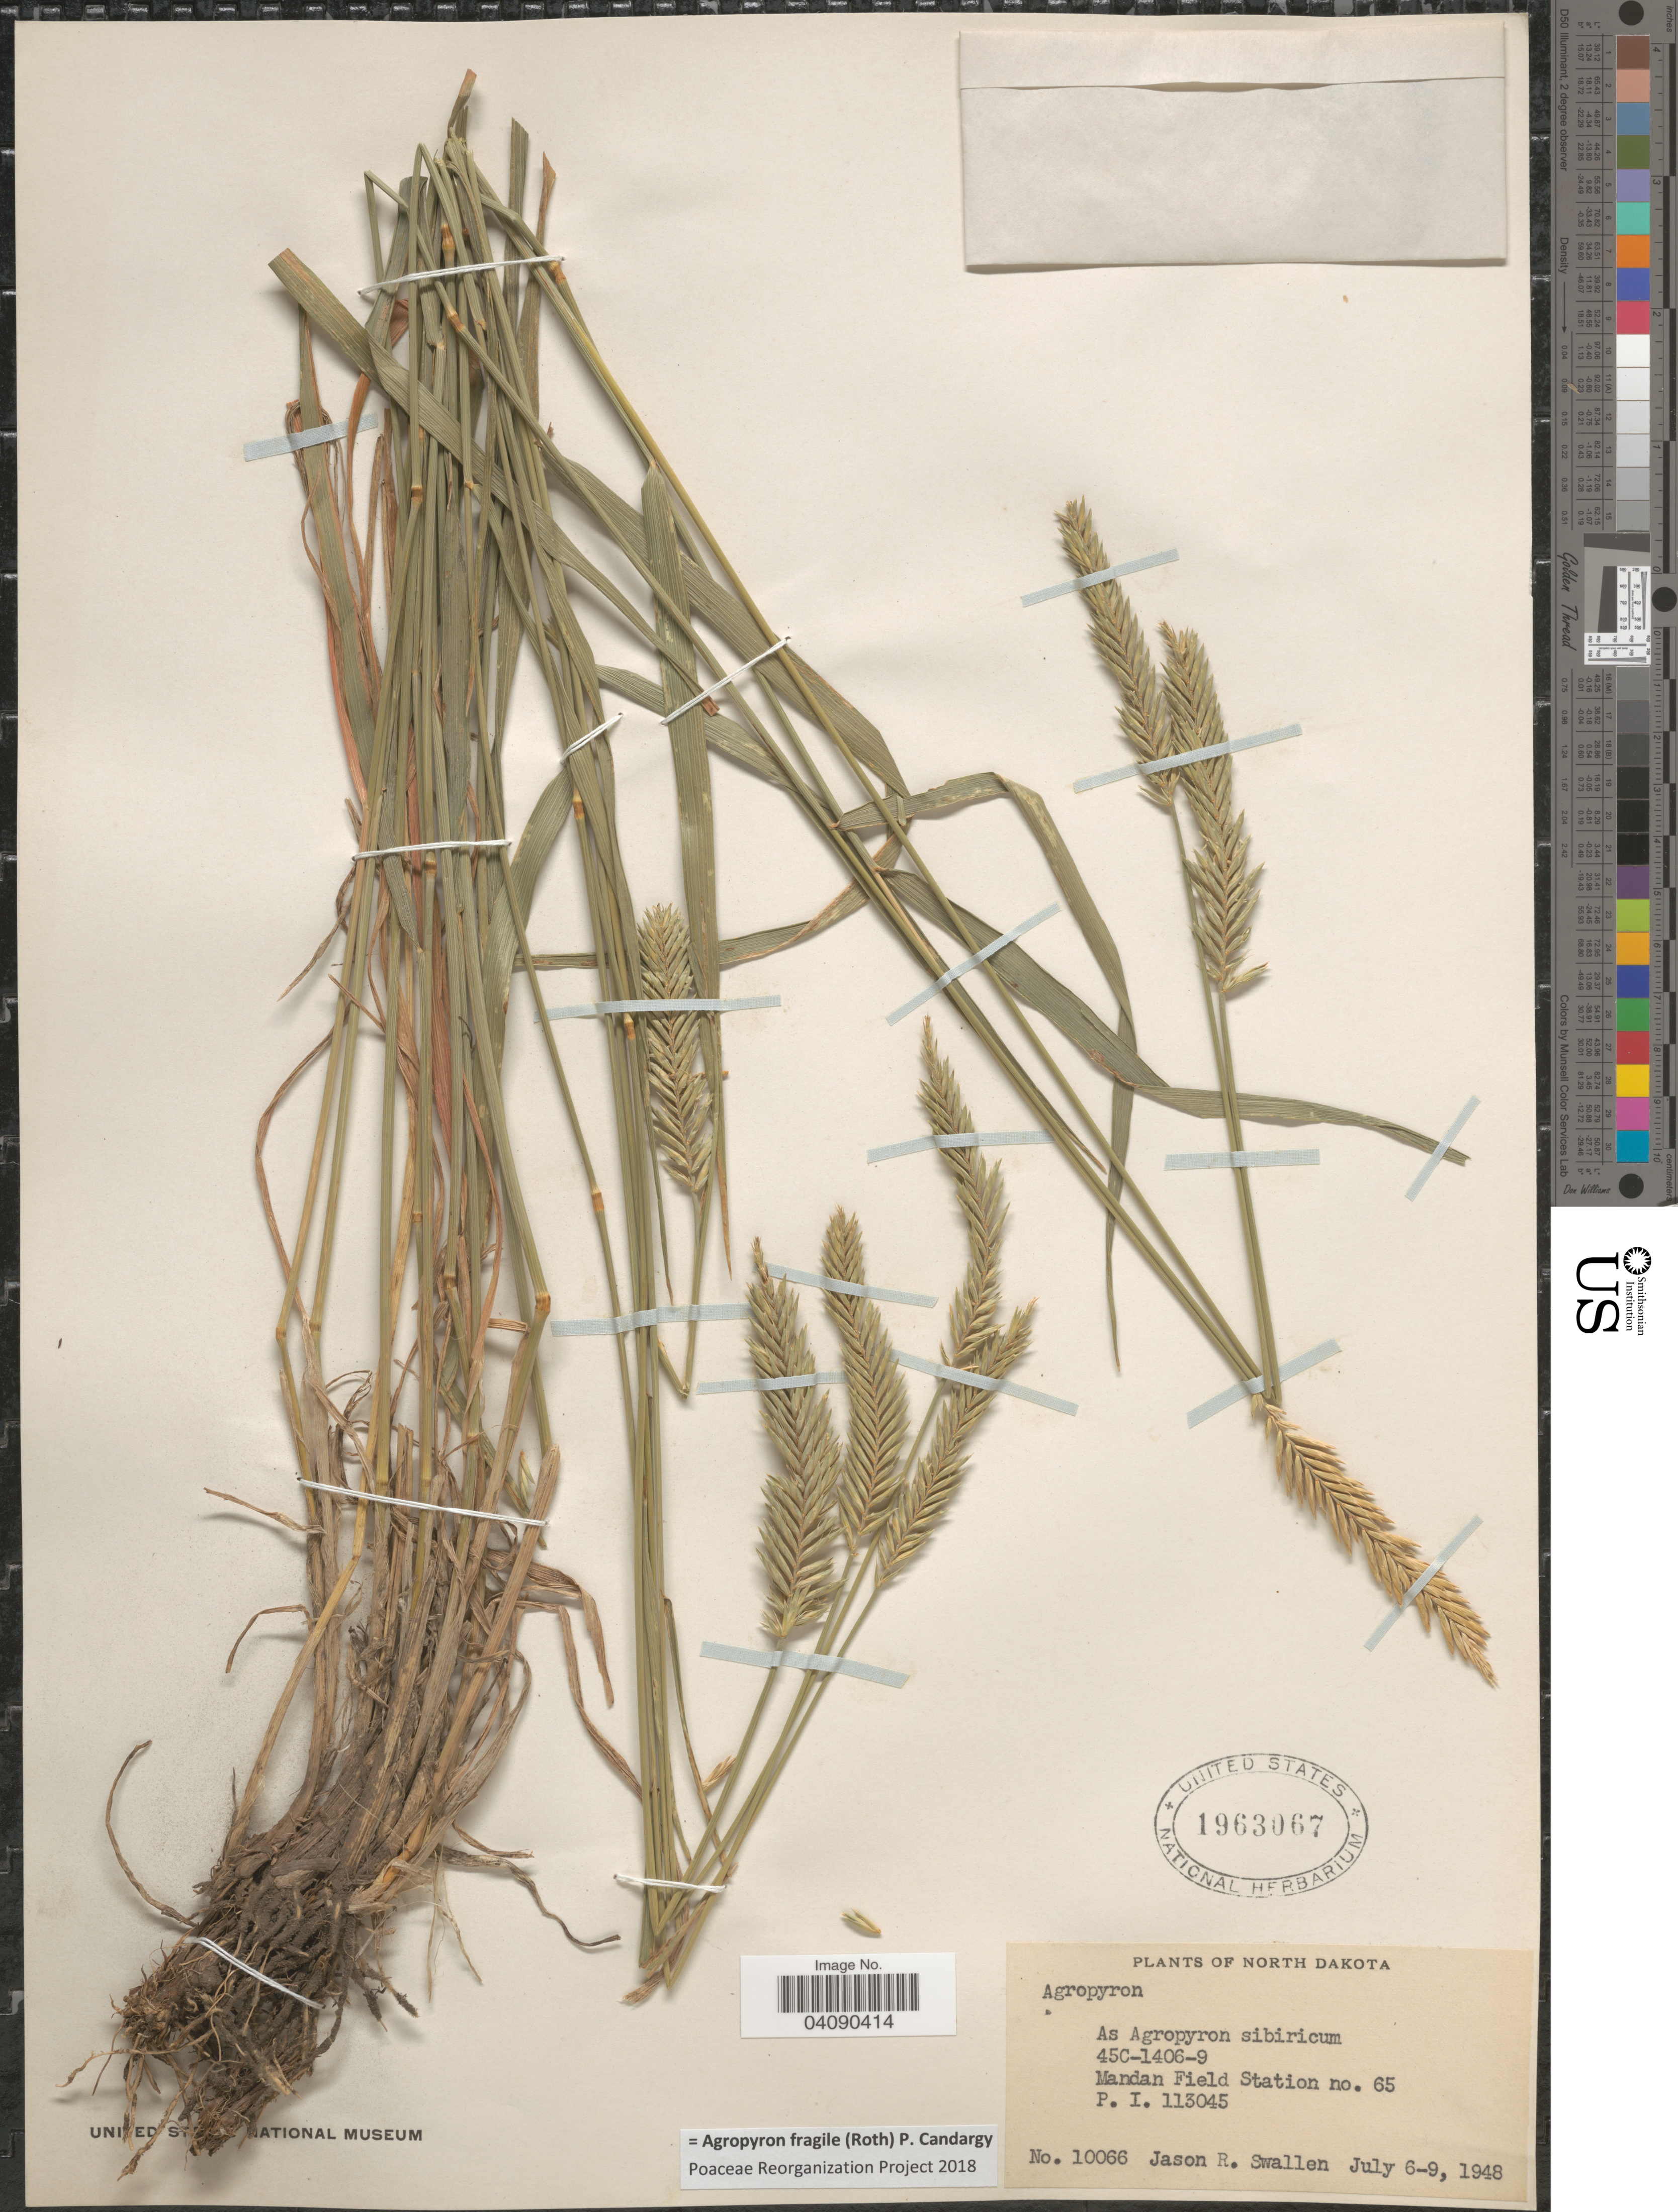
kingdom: Plantae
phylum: Tracheophyta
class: Liliopsida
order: Poales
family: Poaceae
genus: Agropyron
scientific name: Agropyron fragile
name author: (Roth) Candargy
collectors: J. R. Swallen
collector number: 10066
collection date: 1948-07-06/1948-07-09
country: United States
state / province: Washington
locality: Mandan Field Station no. 65.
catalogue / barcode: US 1963067